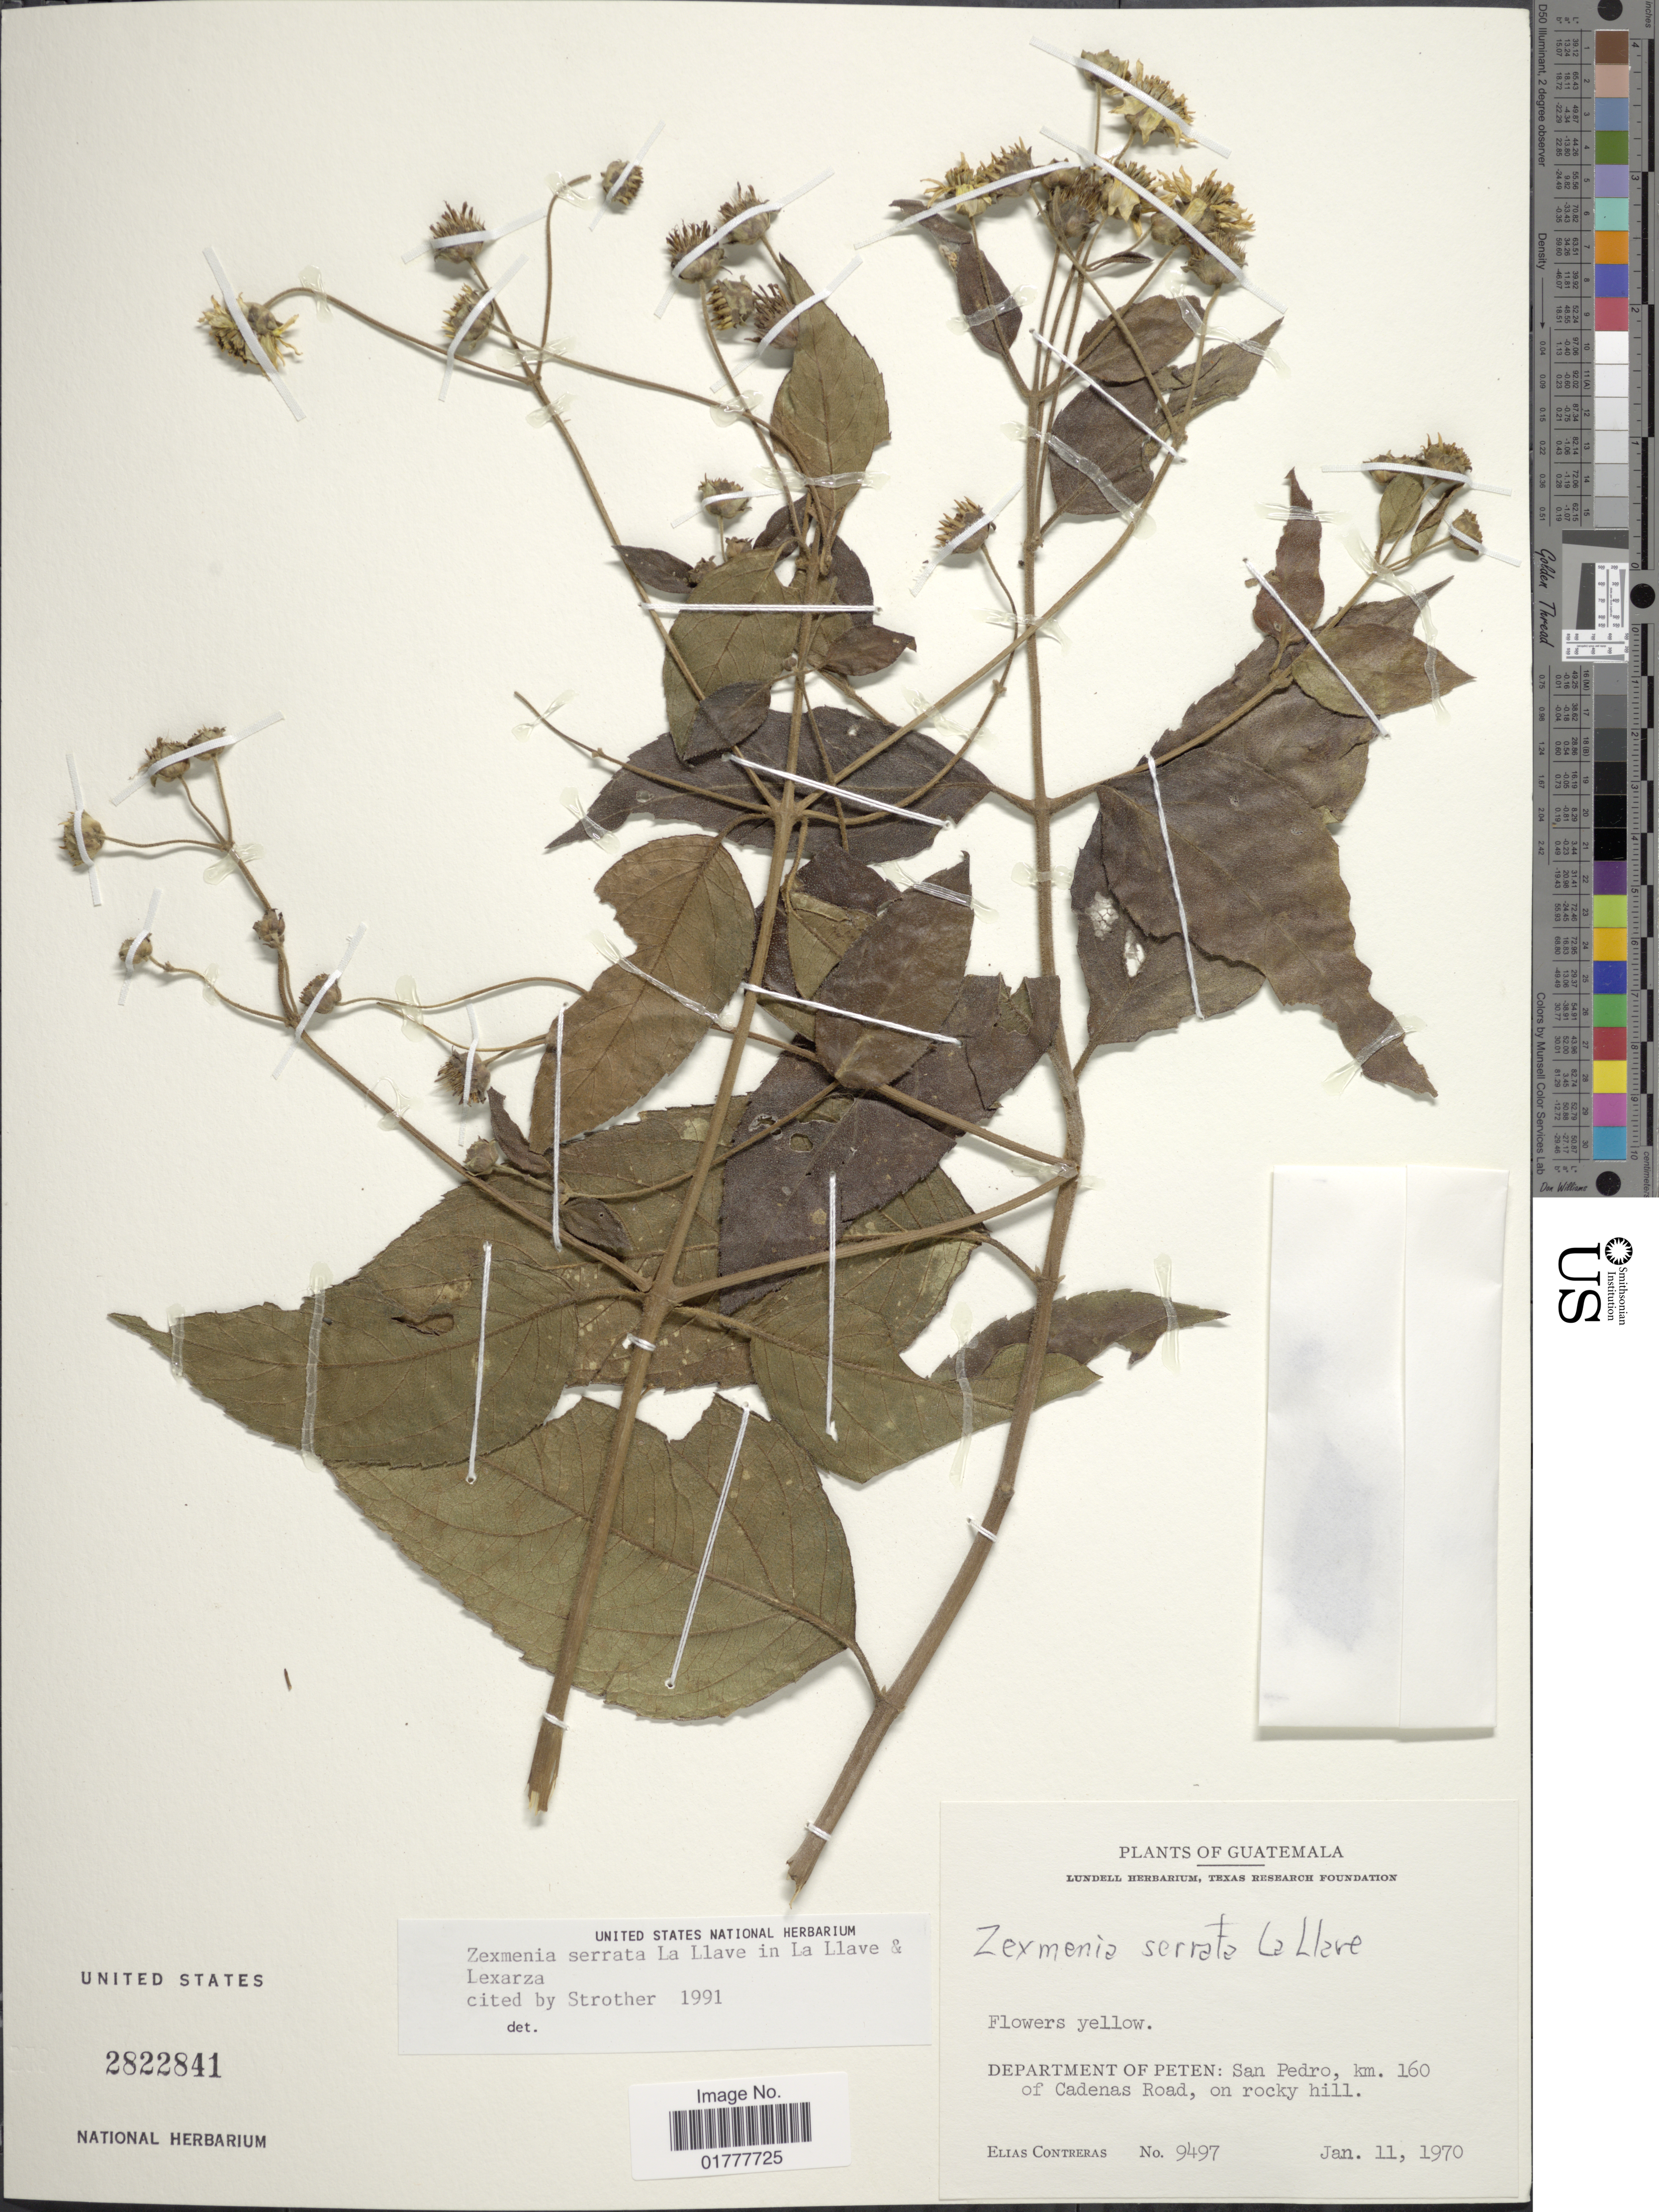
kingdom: Plantae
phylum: Tracheophyta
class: Magnoliopsida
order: Asterales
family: Asteraceae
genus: Zexmenia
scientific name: Zexmenia serrata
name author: La Llave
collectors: E. Contreras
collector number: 9497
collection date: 1970-01-11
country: Guatemala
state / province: El Petén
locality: Department of Peten: San Pedro, km 160 of Cadenas Road, on rocky hill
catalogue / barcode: US 2822841